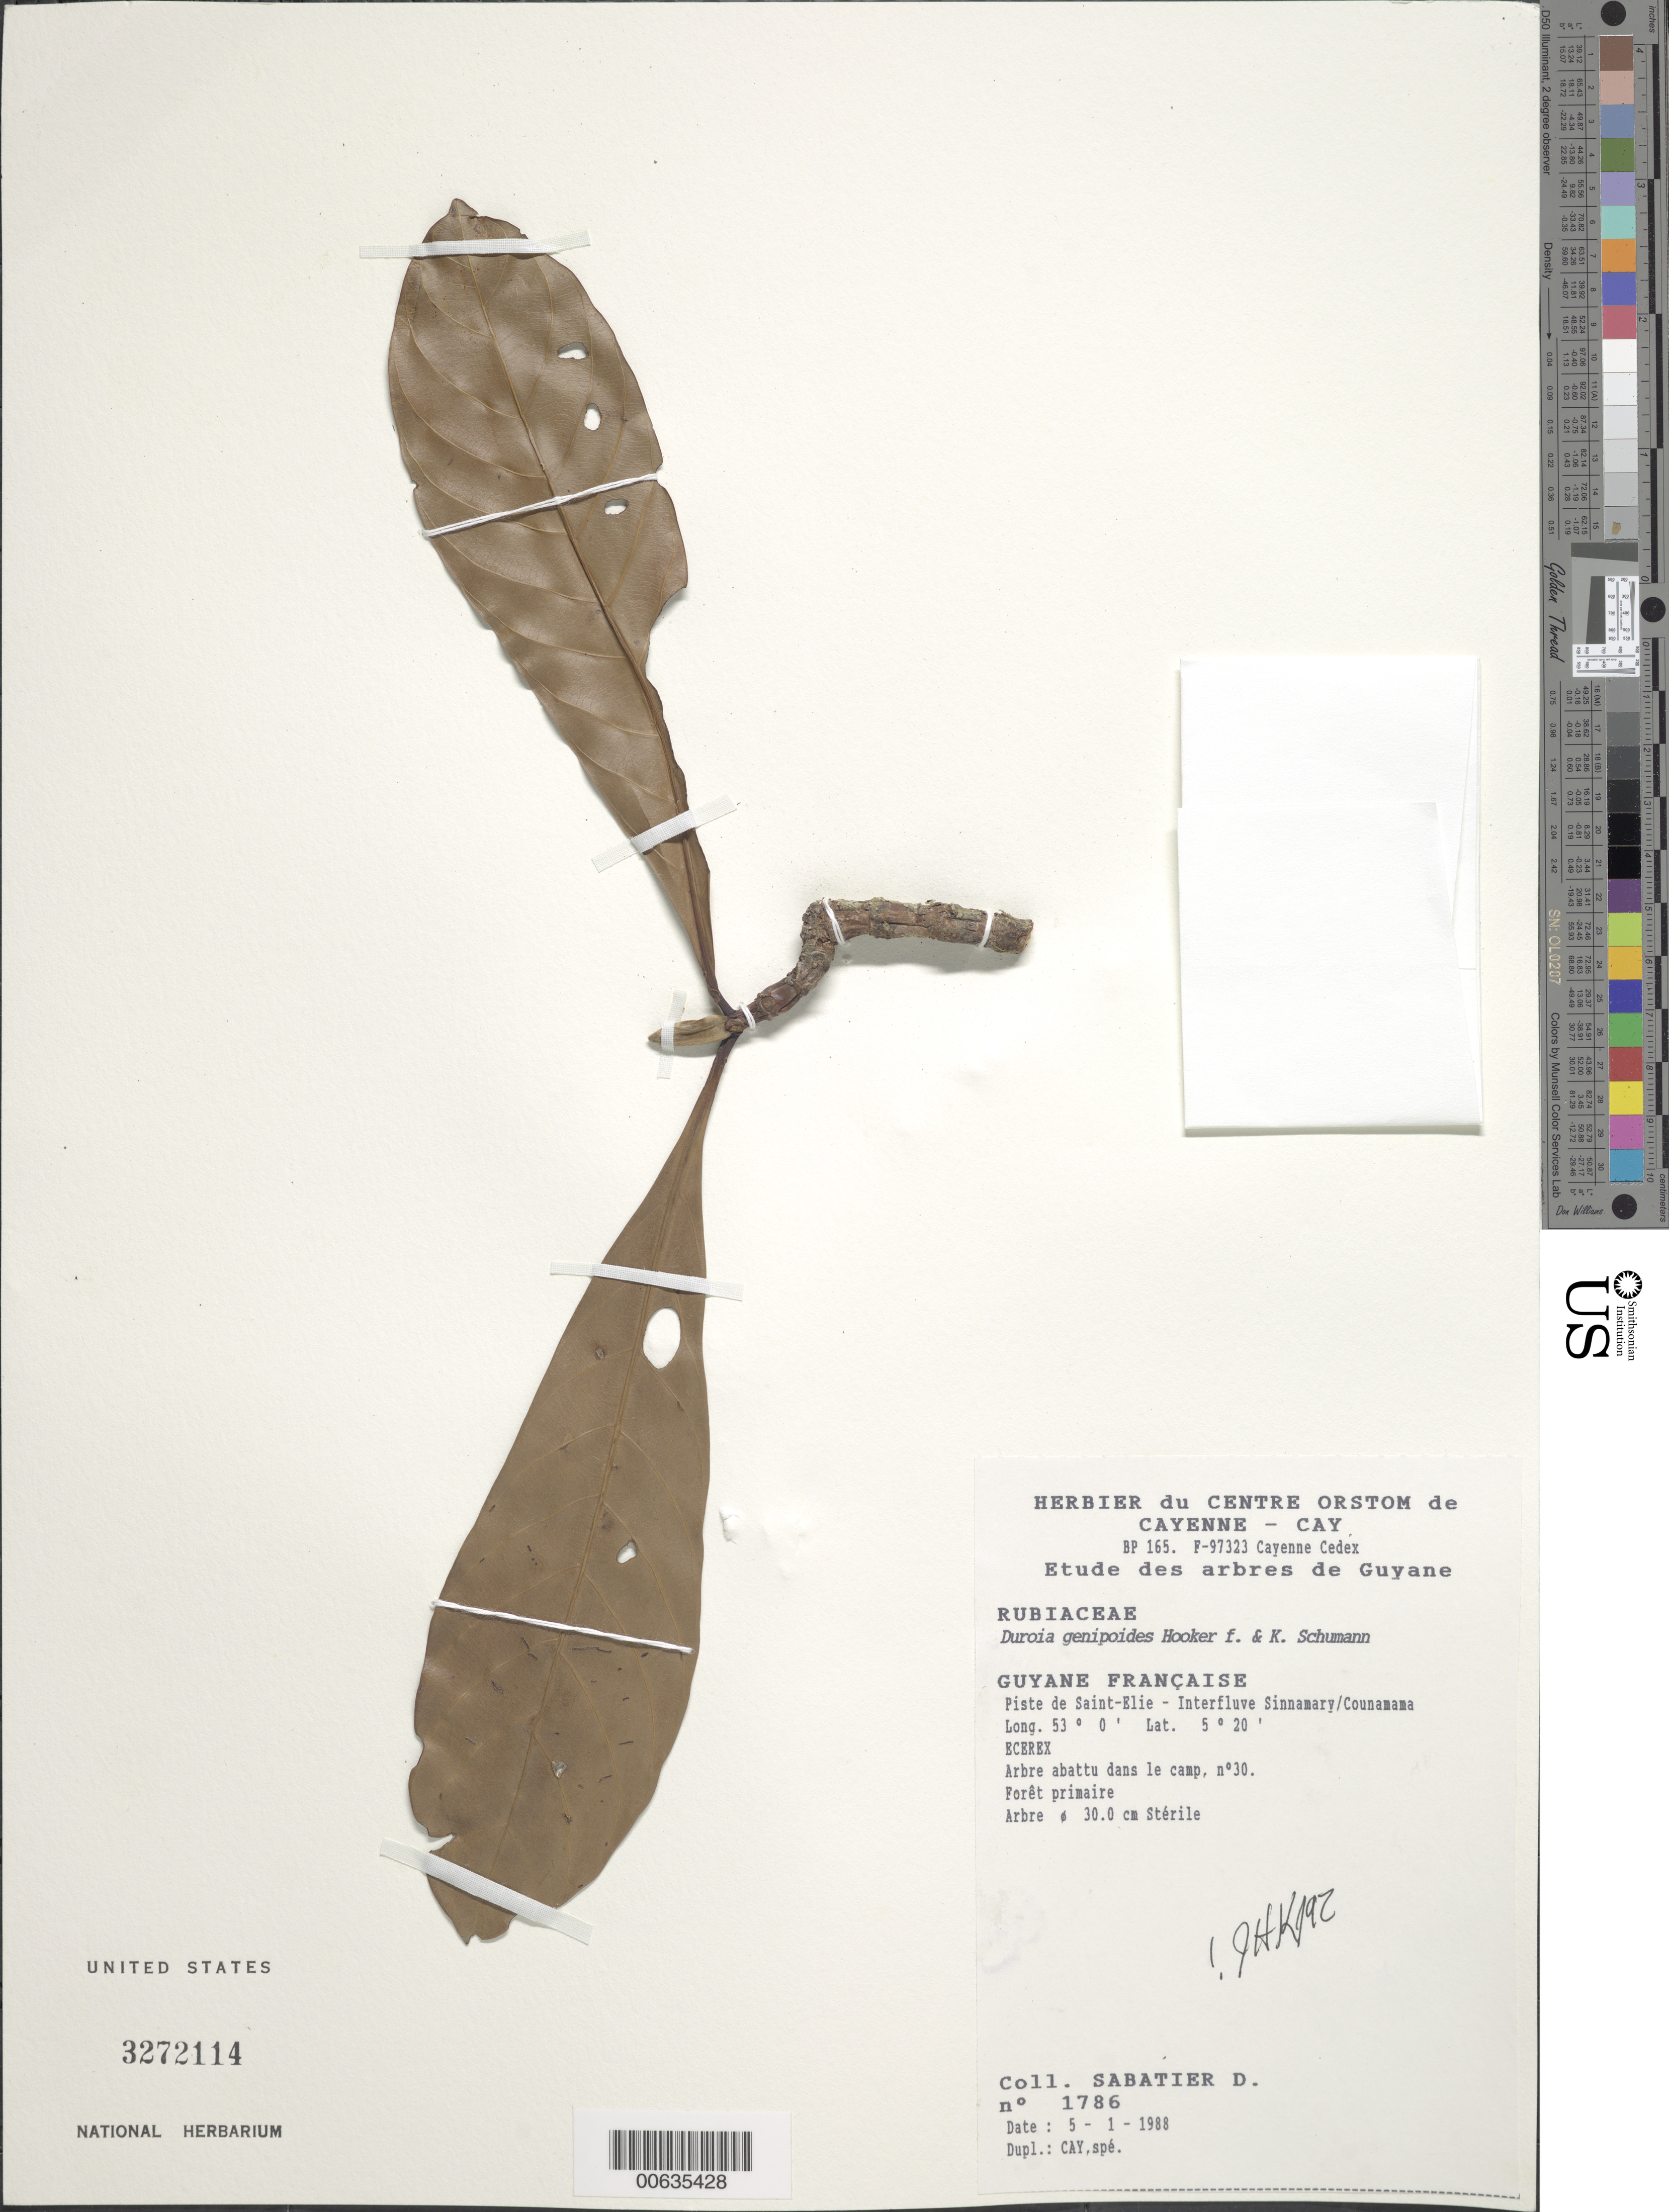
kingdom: Plantae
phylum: Tracheophyta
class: Magnoliopsida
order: Gentianales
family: Rubiaceae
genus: Duroia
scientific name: Duroia genipoides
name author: Hook. f. ex K. Schum.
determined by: Kirkbride, J. H.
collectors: D. Sabatier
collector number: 1786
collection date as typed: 5-Jan-88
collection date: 1988-01-05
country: French Guiana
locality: Piste de Saint-Élie, interfleuve Sinnamary-Counamama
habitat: Primary forest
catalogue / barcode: US 3272114